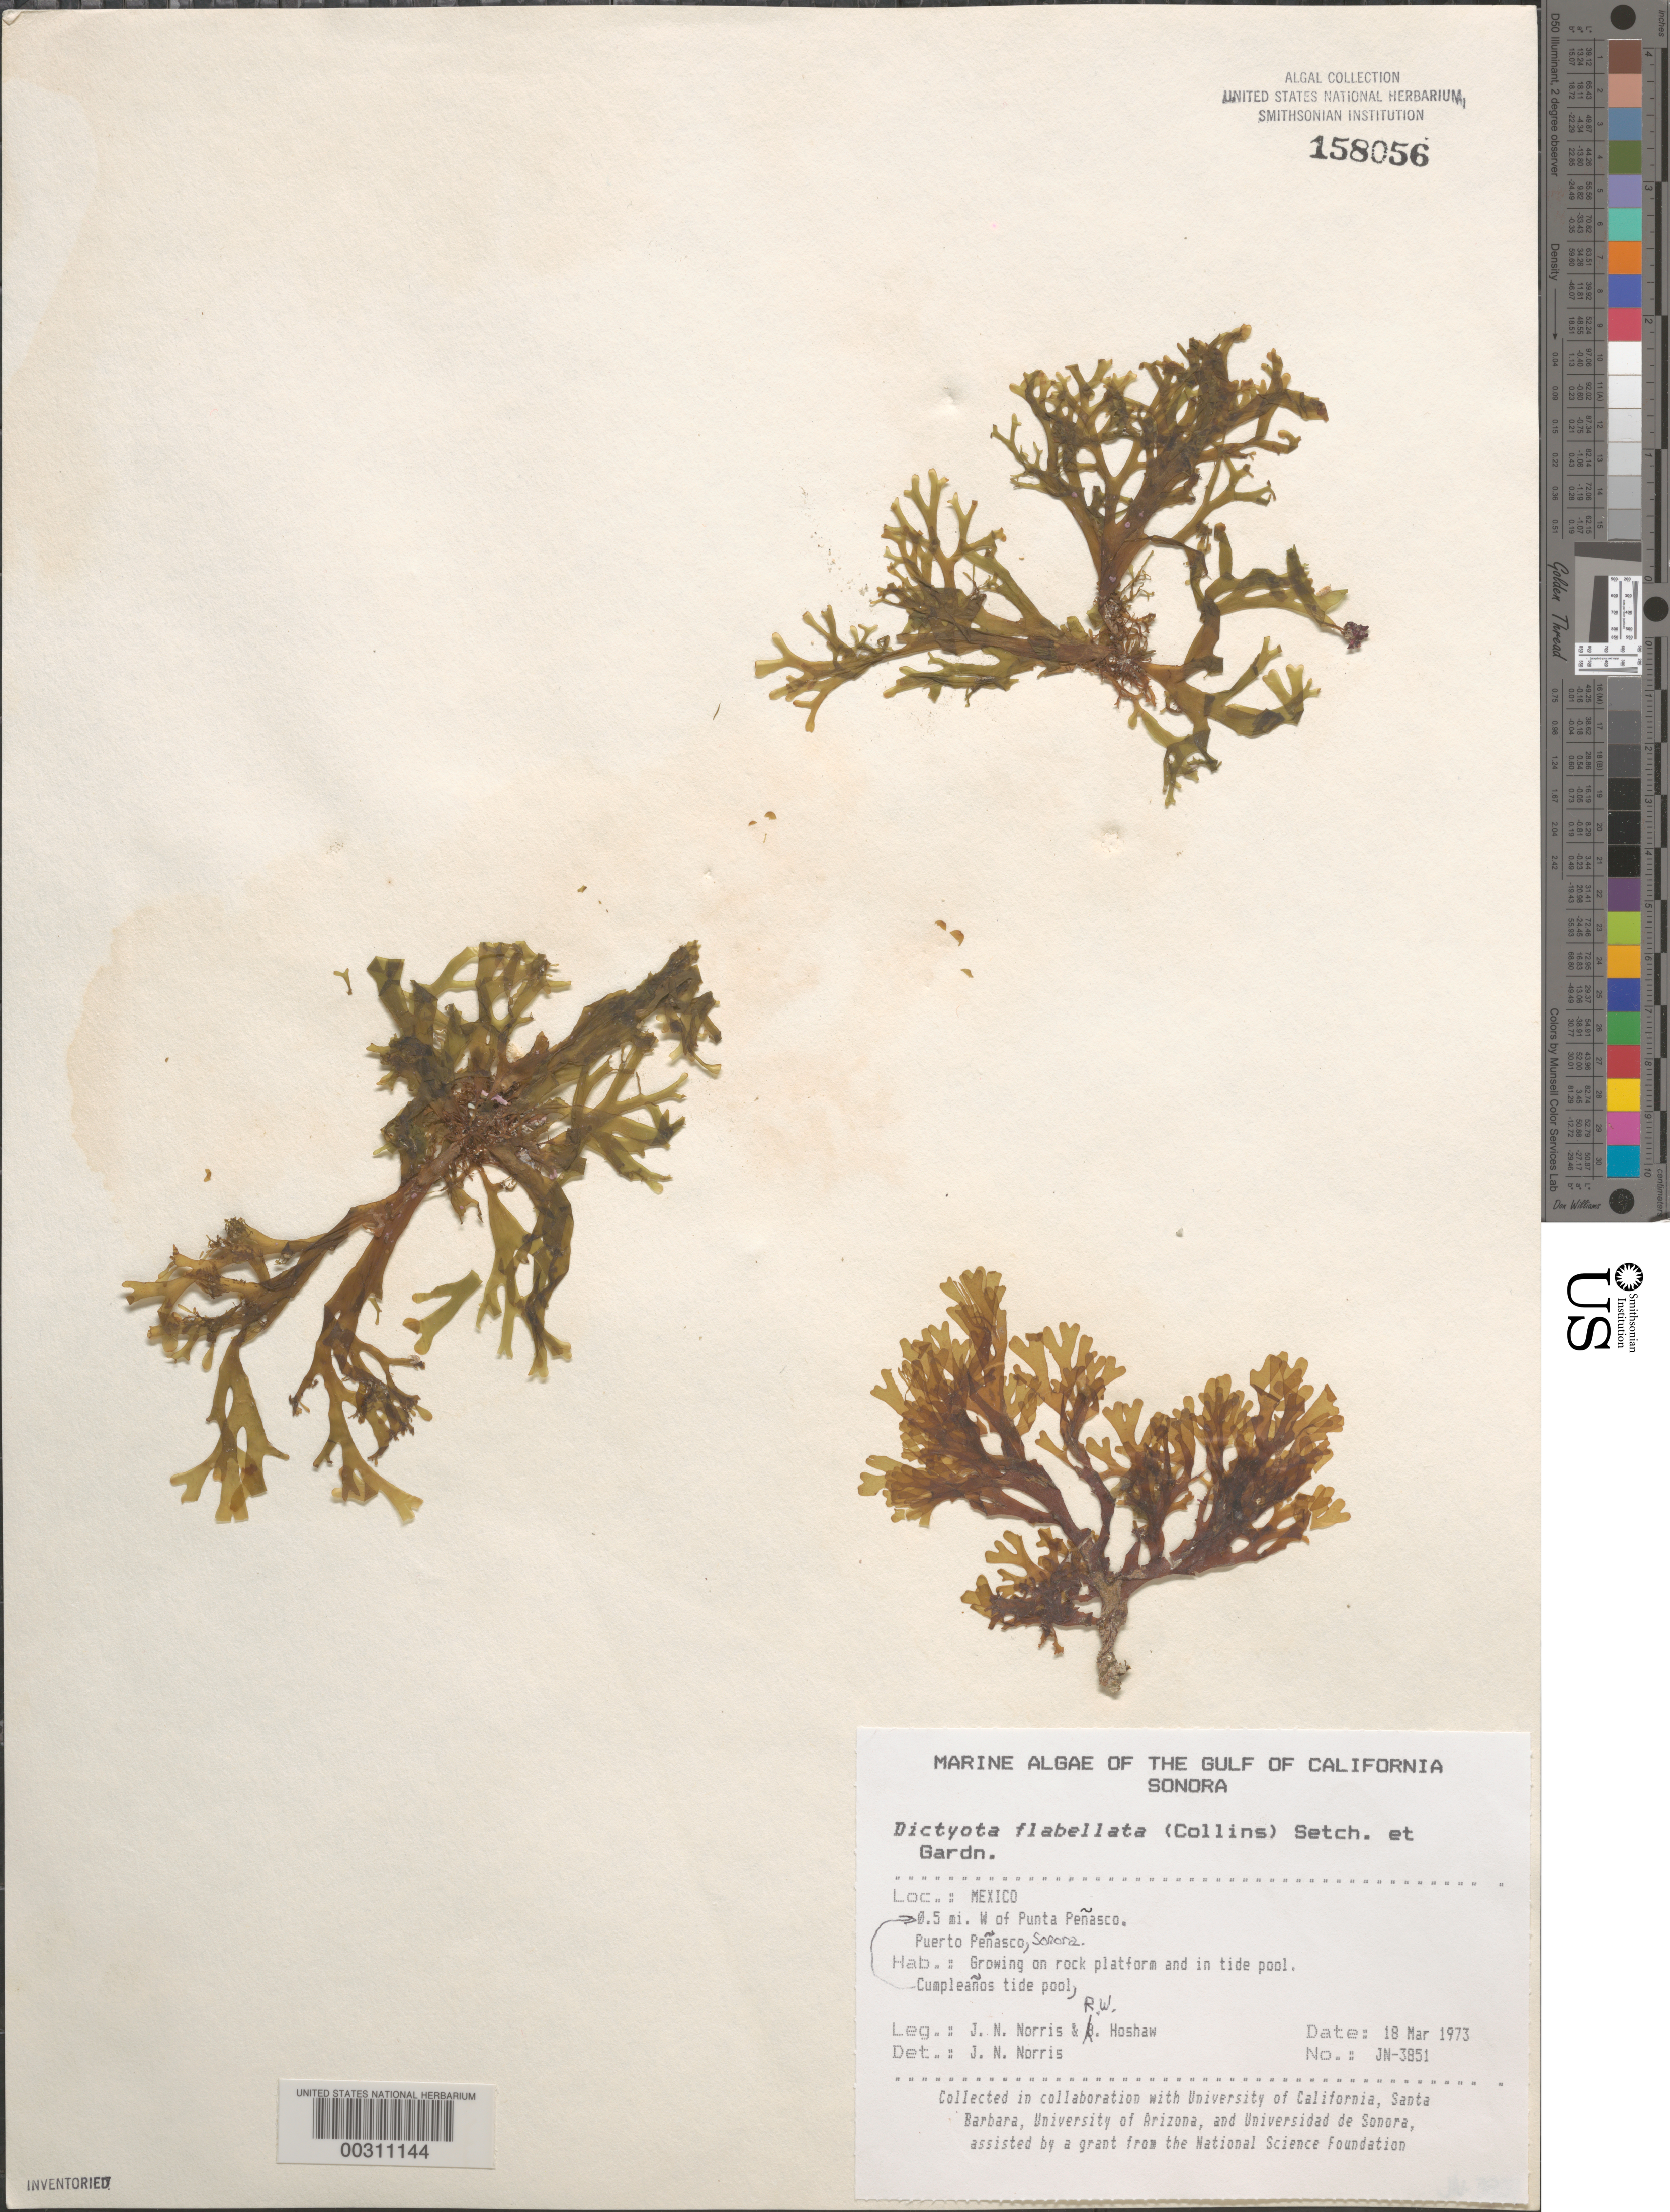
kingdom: Chromista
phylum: Ochrophyta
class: Phaeophyceae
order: Dictyotales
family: Dictyotaceae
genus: Dictyota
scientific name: Dictyota flabellata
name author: (Collins) Setch. & N.L. Gardner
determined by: Norris, James N.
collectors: J. N. Norris & R. Hoshaw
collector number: JN-3851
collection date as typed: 18 Mar 1973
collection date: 1973-03-18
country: Mexico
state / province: Sonora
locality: Puerto Penasco, Cumpleanos Tide Pool, 0.5 mile west of Punta Penasco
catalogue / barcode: US 158056